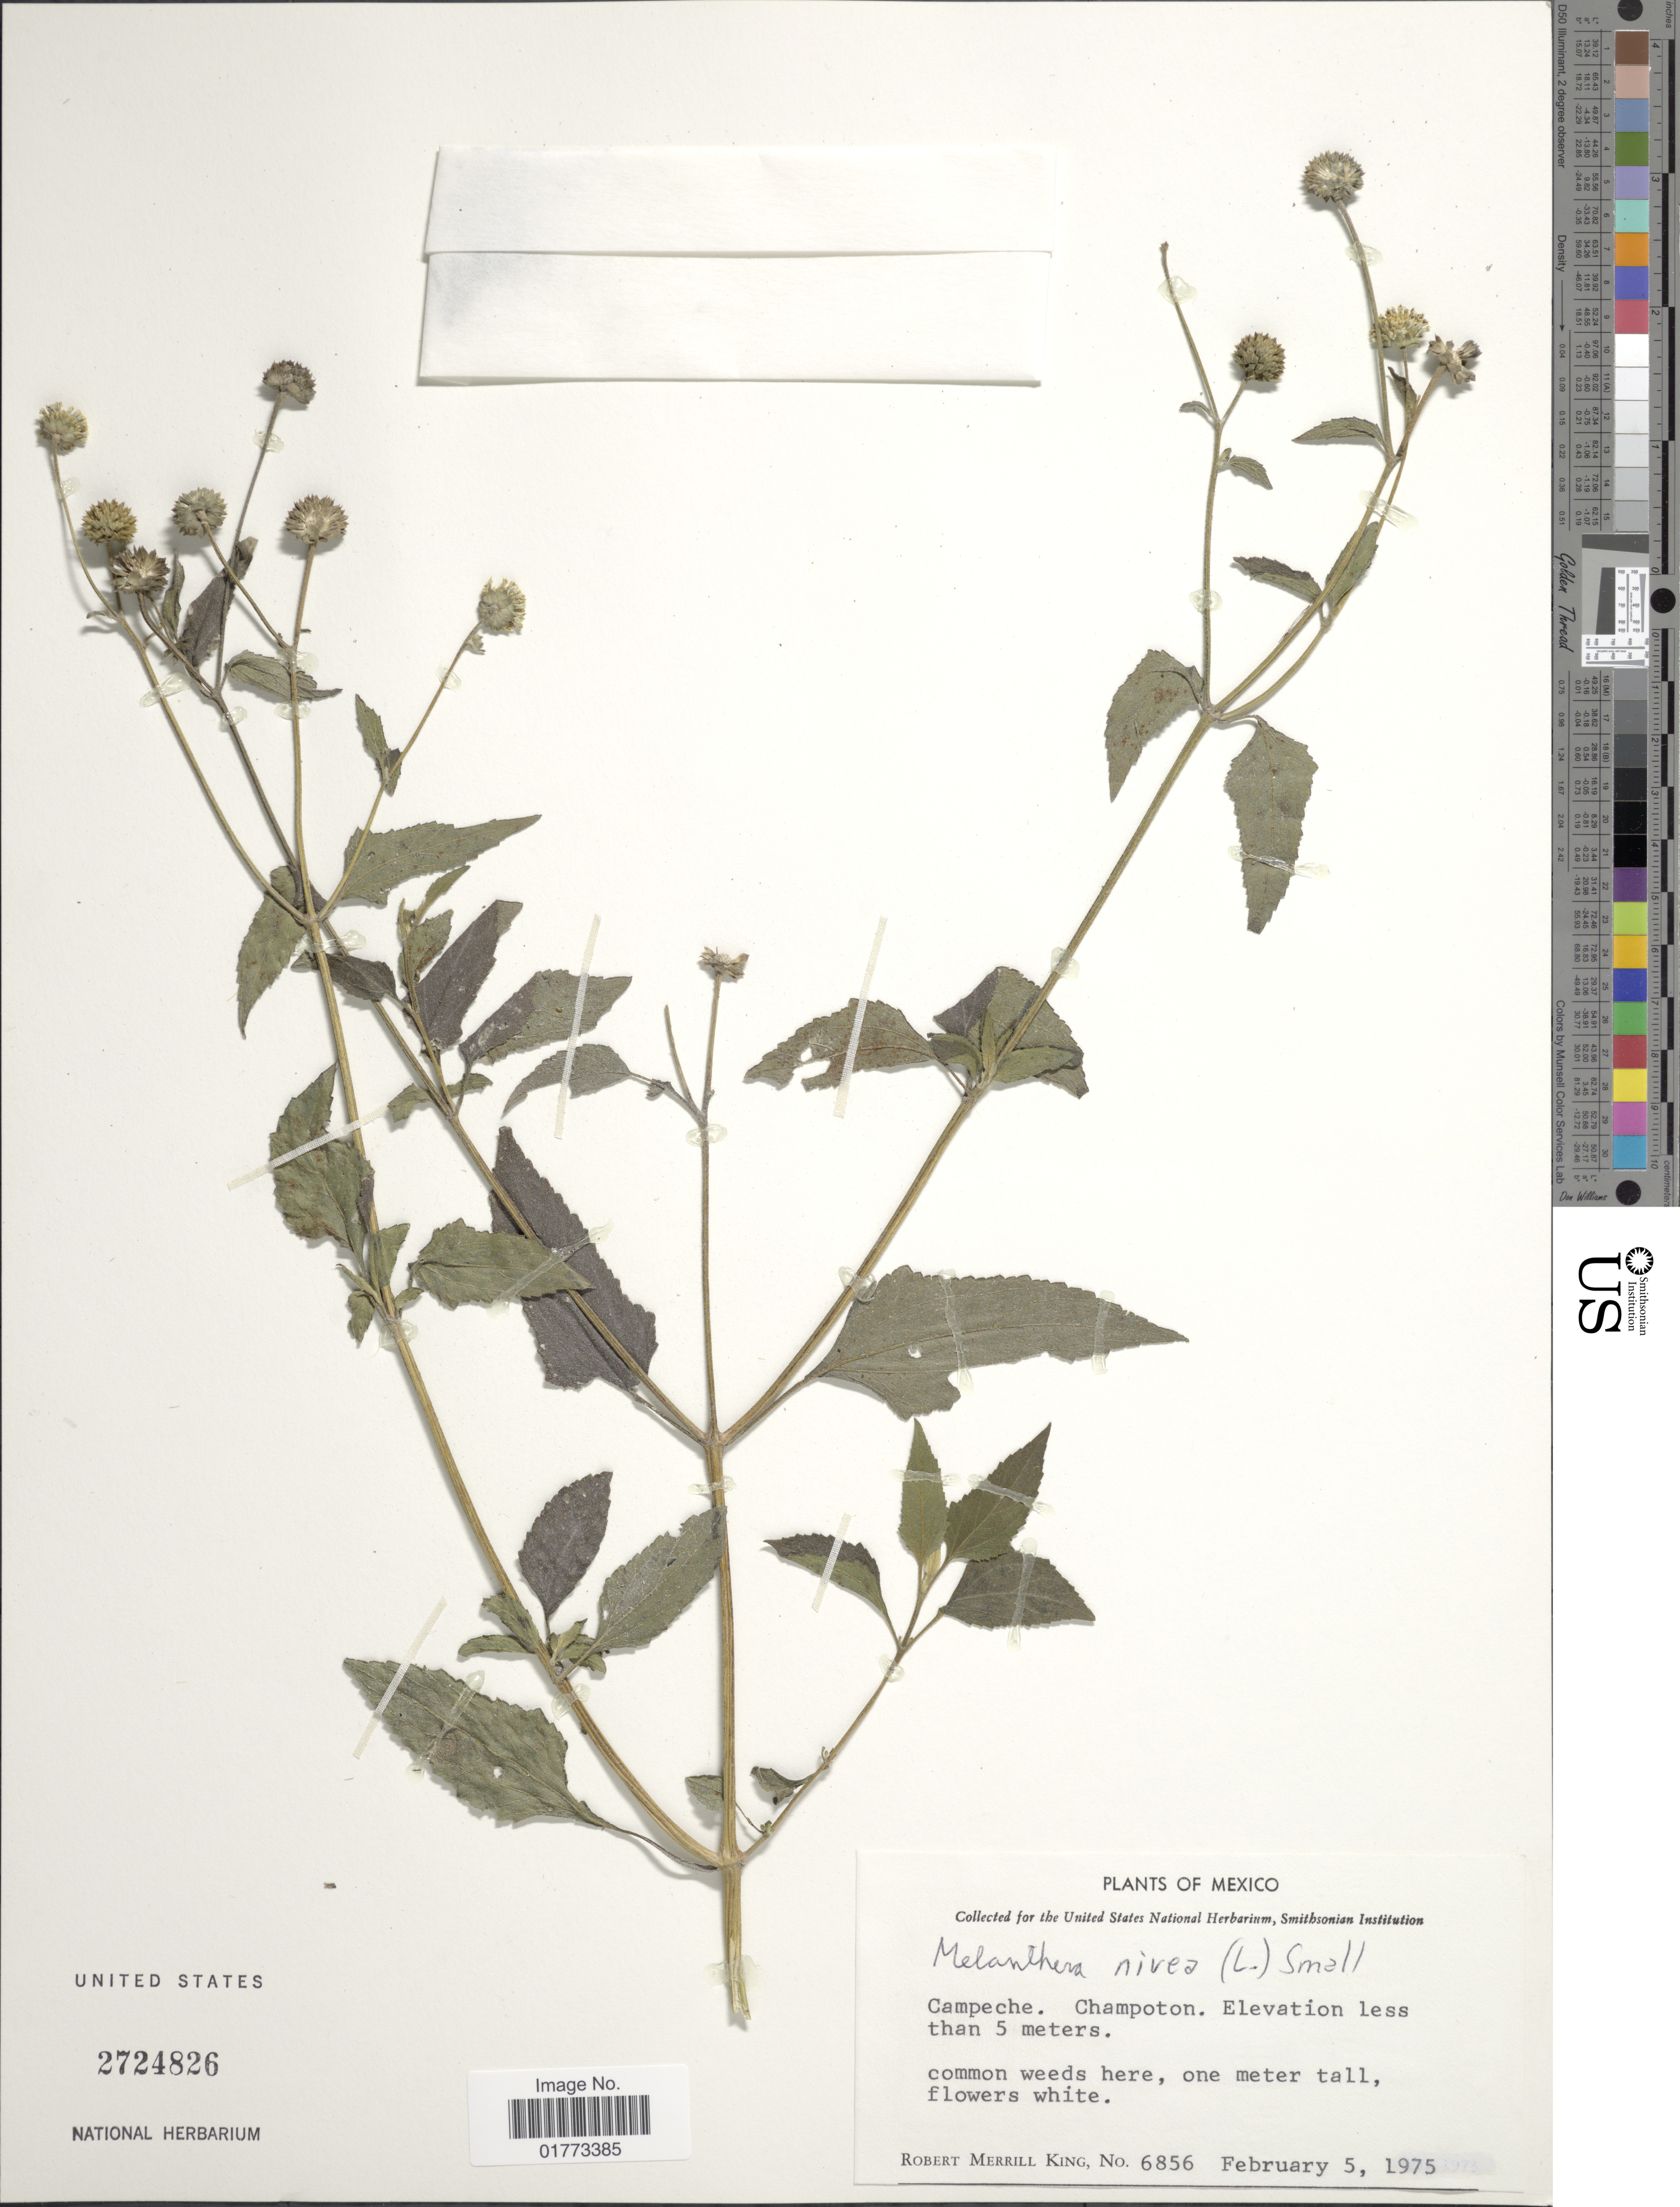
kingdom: Plantae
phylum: Tracheophyta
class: Magnoliopsida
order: Asterales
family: Asteraceae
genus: Melanthera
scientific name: Melanthera nivea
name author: (L.) Small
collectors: R. M. King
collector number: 6856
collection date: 1975-02-05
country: Mexico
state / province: Campeche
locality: Champoton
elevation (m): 5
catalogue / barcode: US 2724826